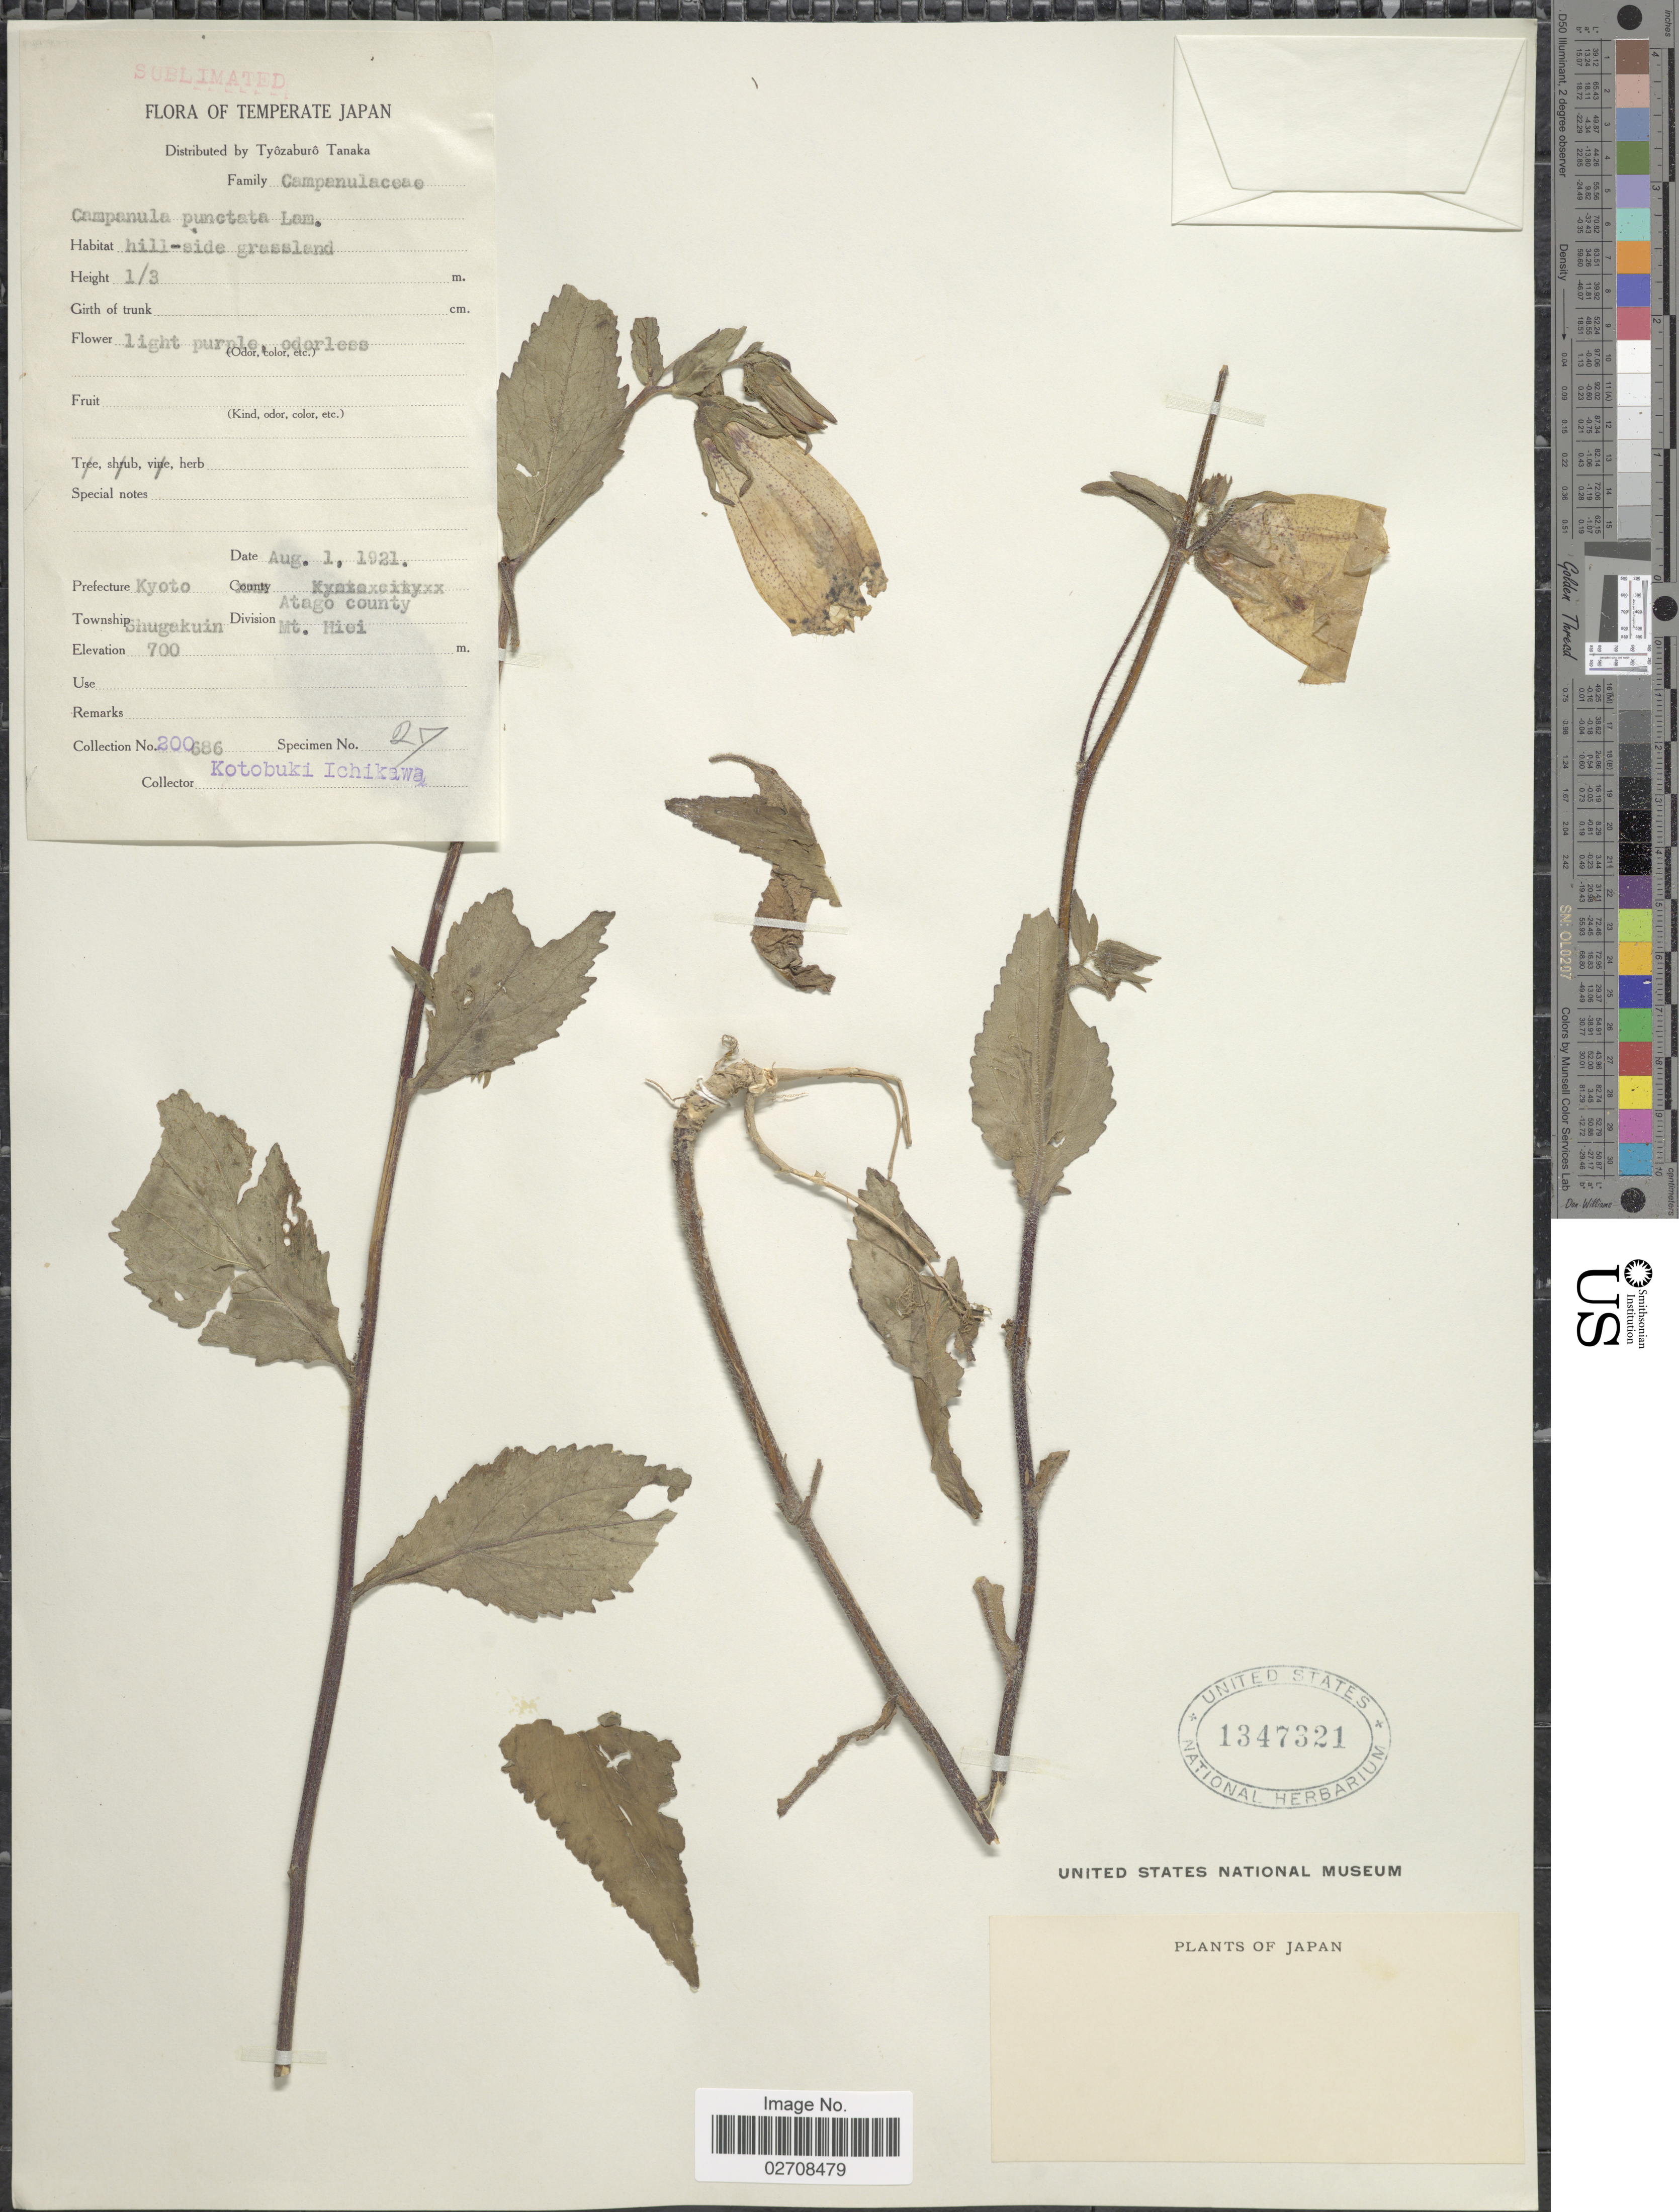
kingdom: Plantae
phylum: Tracheophyta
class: Magnoliopsida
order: Asterales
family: Campanulaceae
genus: Campanula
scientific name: Campanula punctata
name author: Lam.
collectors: K. Ichikawa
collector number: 200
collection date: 1921-08-01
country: Japan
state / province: Kyoto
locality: Temperate Japan. Prefecture: Kyoto. Atago County. Township: Shugakuin. Division. Mt. Hiei.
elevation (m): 700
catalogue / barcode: US 1347321